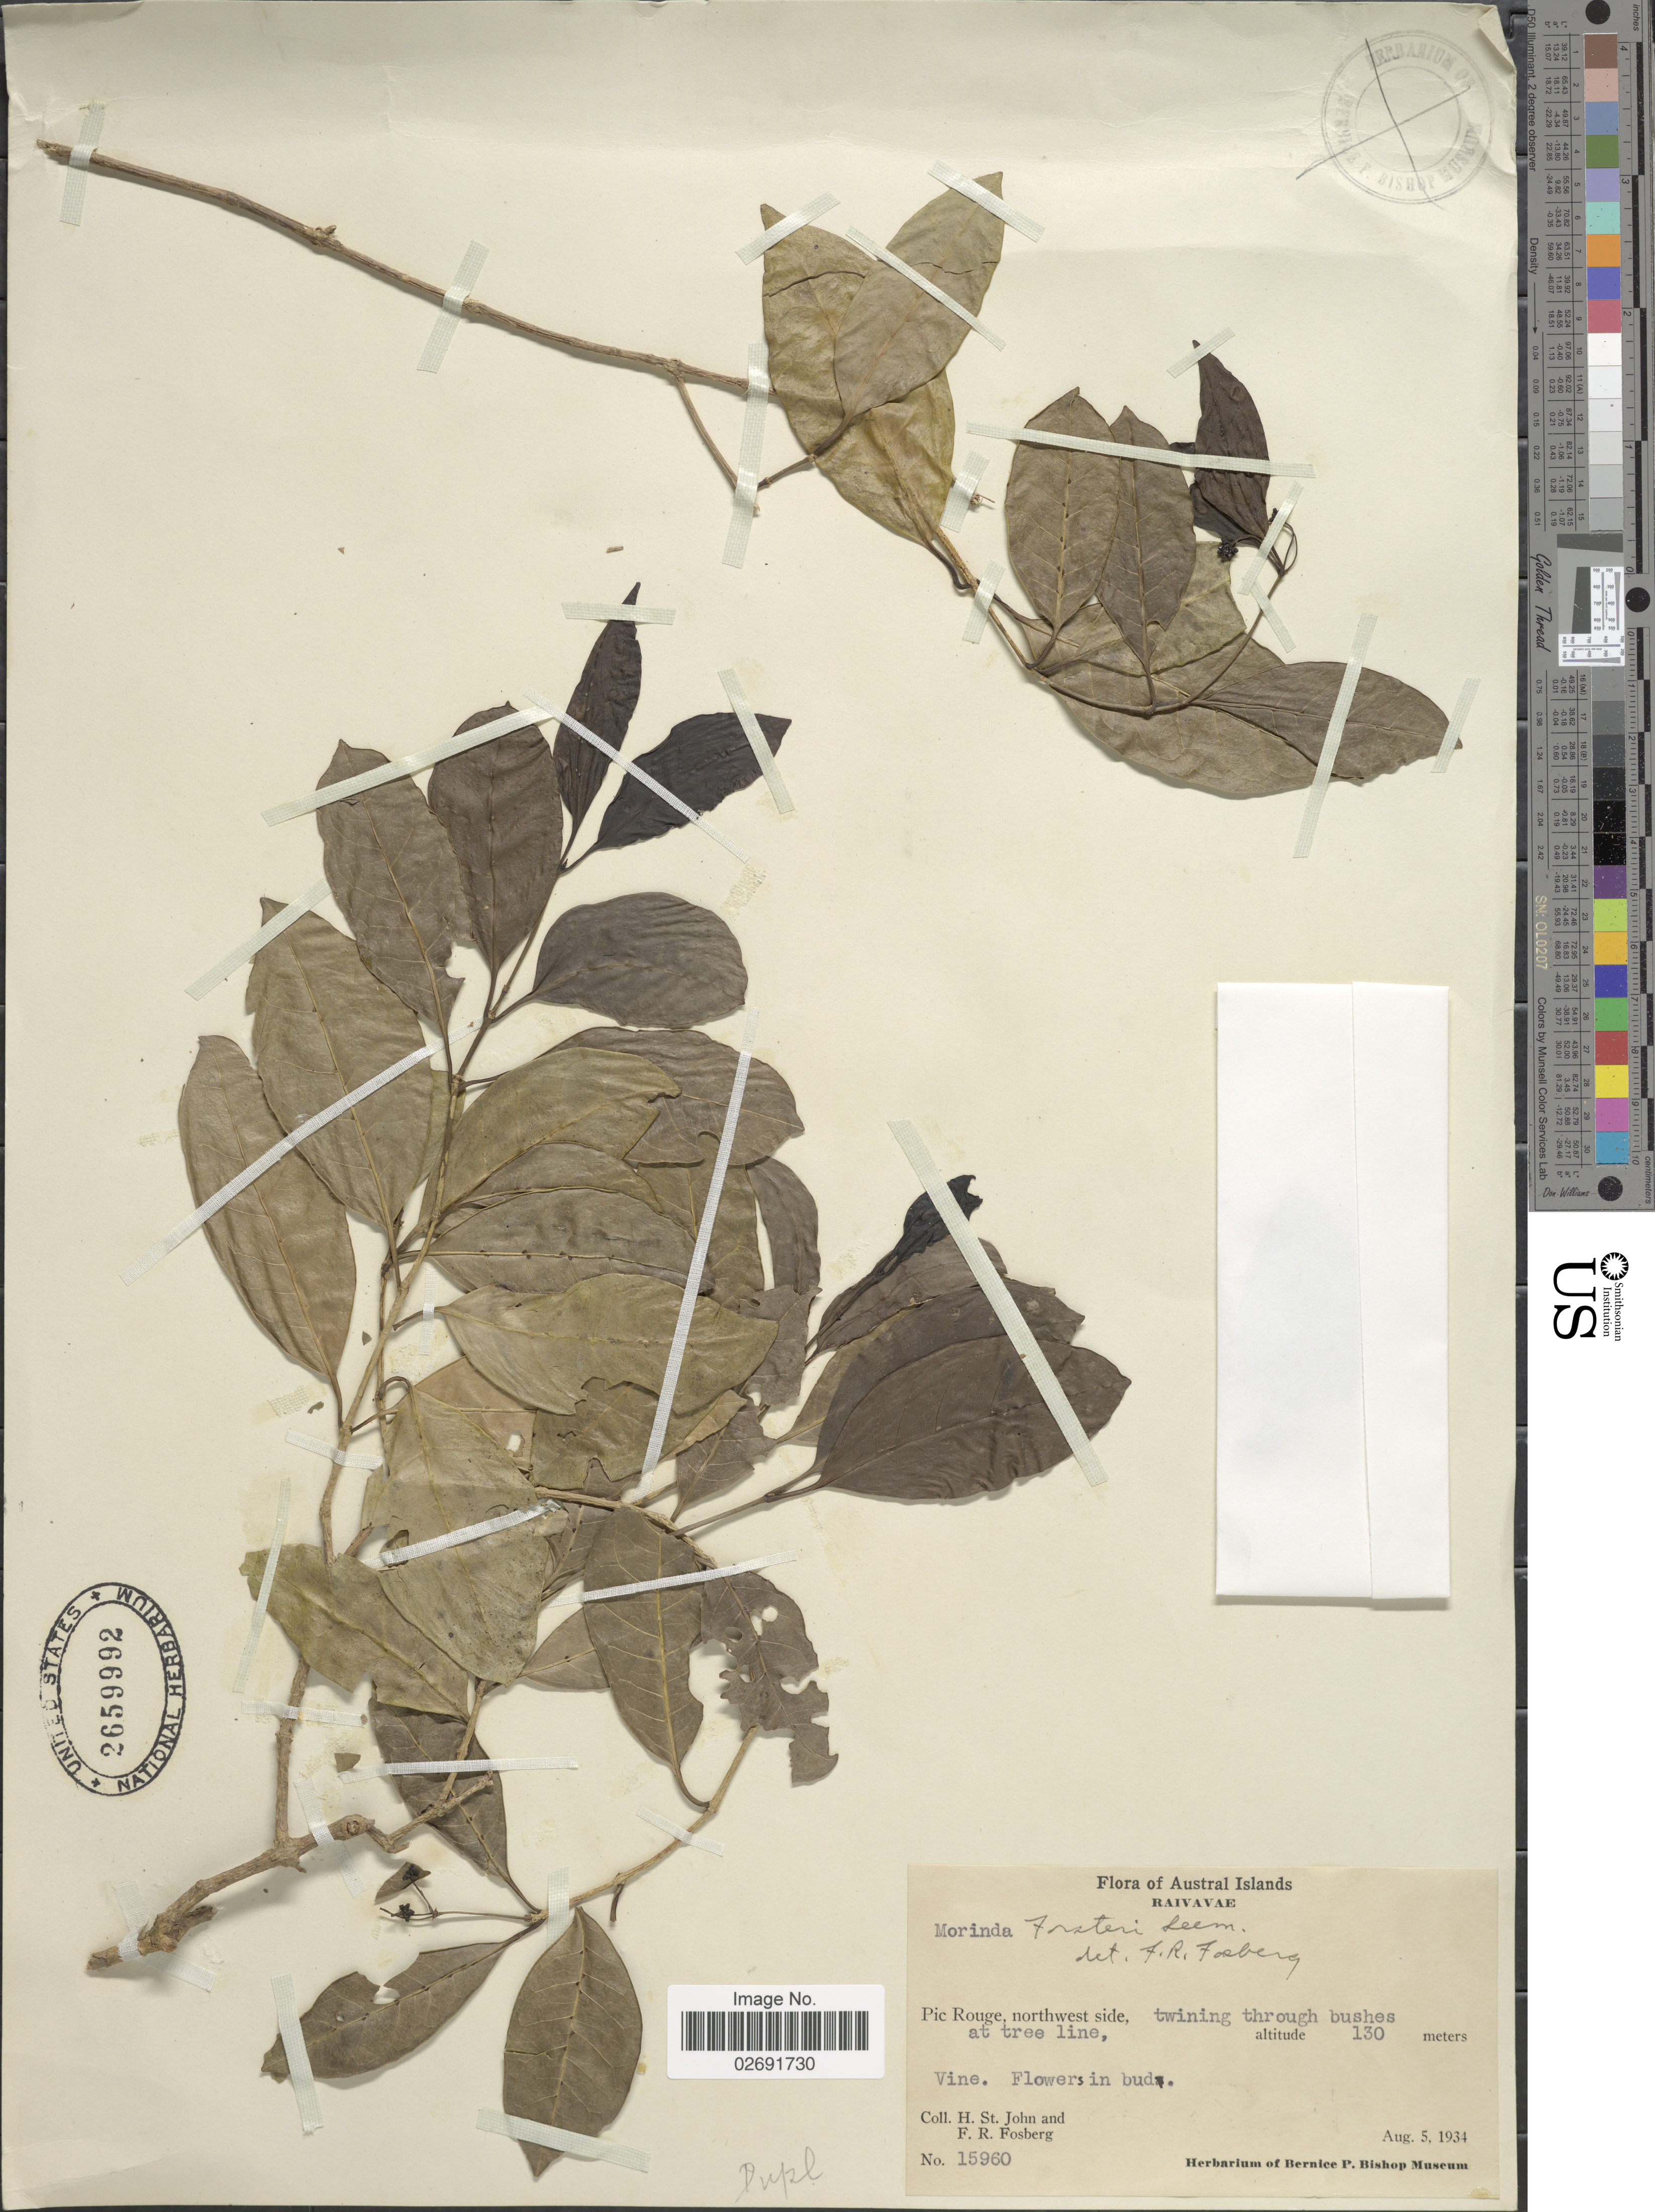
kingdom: Plantae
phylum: Tracheophyta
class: Magnoliopsida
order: Gentianales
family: Rubiaceae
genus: Gynochthodes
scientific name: Gynochthodes umbellata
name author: (L.) Razafim. & B. Bremer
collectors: H. St. John & F. R. Fosberg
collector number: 15960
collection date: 1934-08-05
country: French Polynesia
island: Raivavae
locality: Austral Islands. Raivavae. Pic Rouge, northwest side, twining through bushes at tree line.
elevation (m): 130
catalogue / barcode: US 2659992